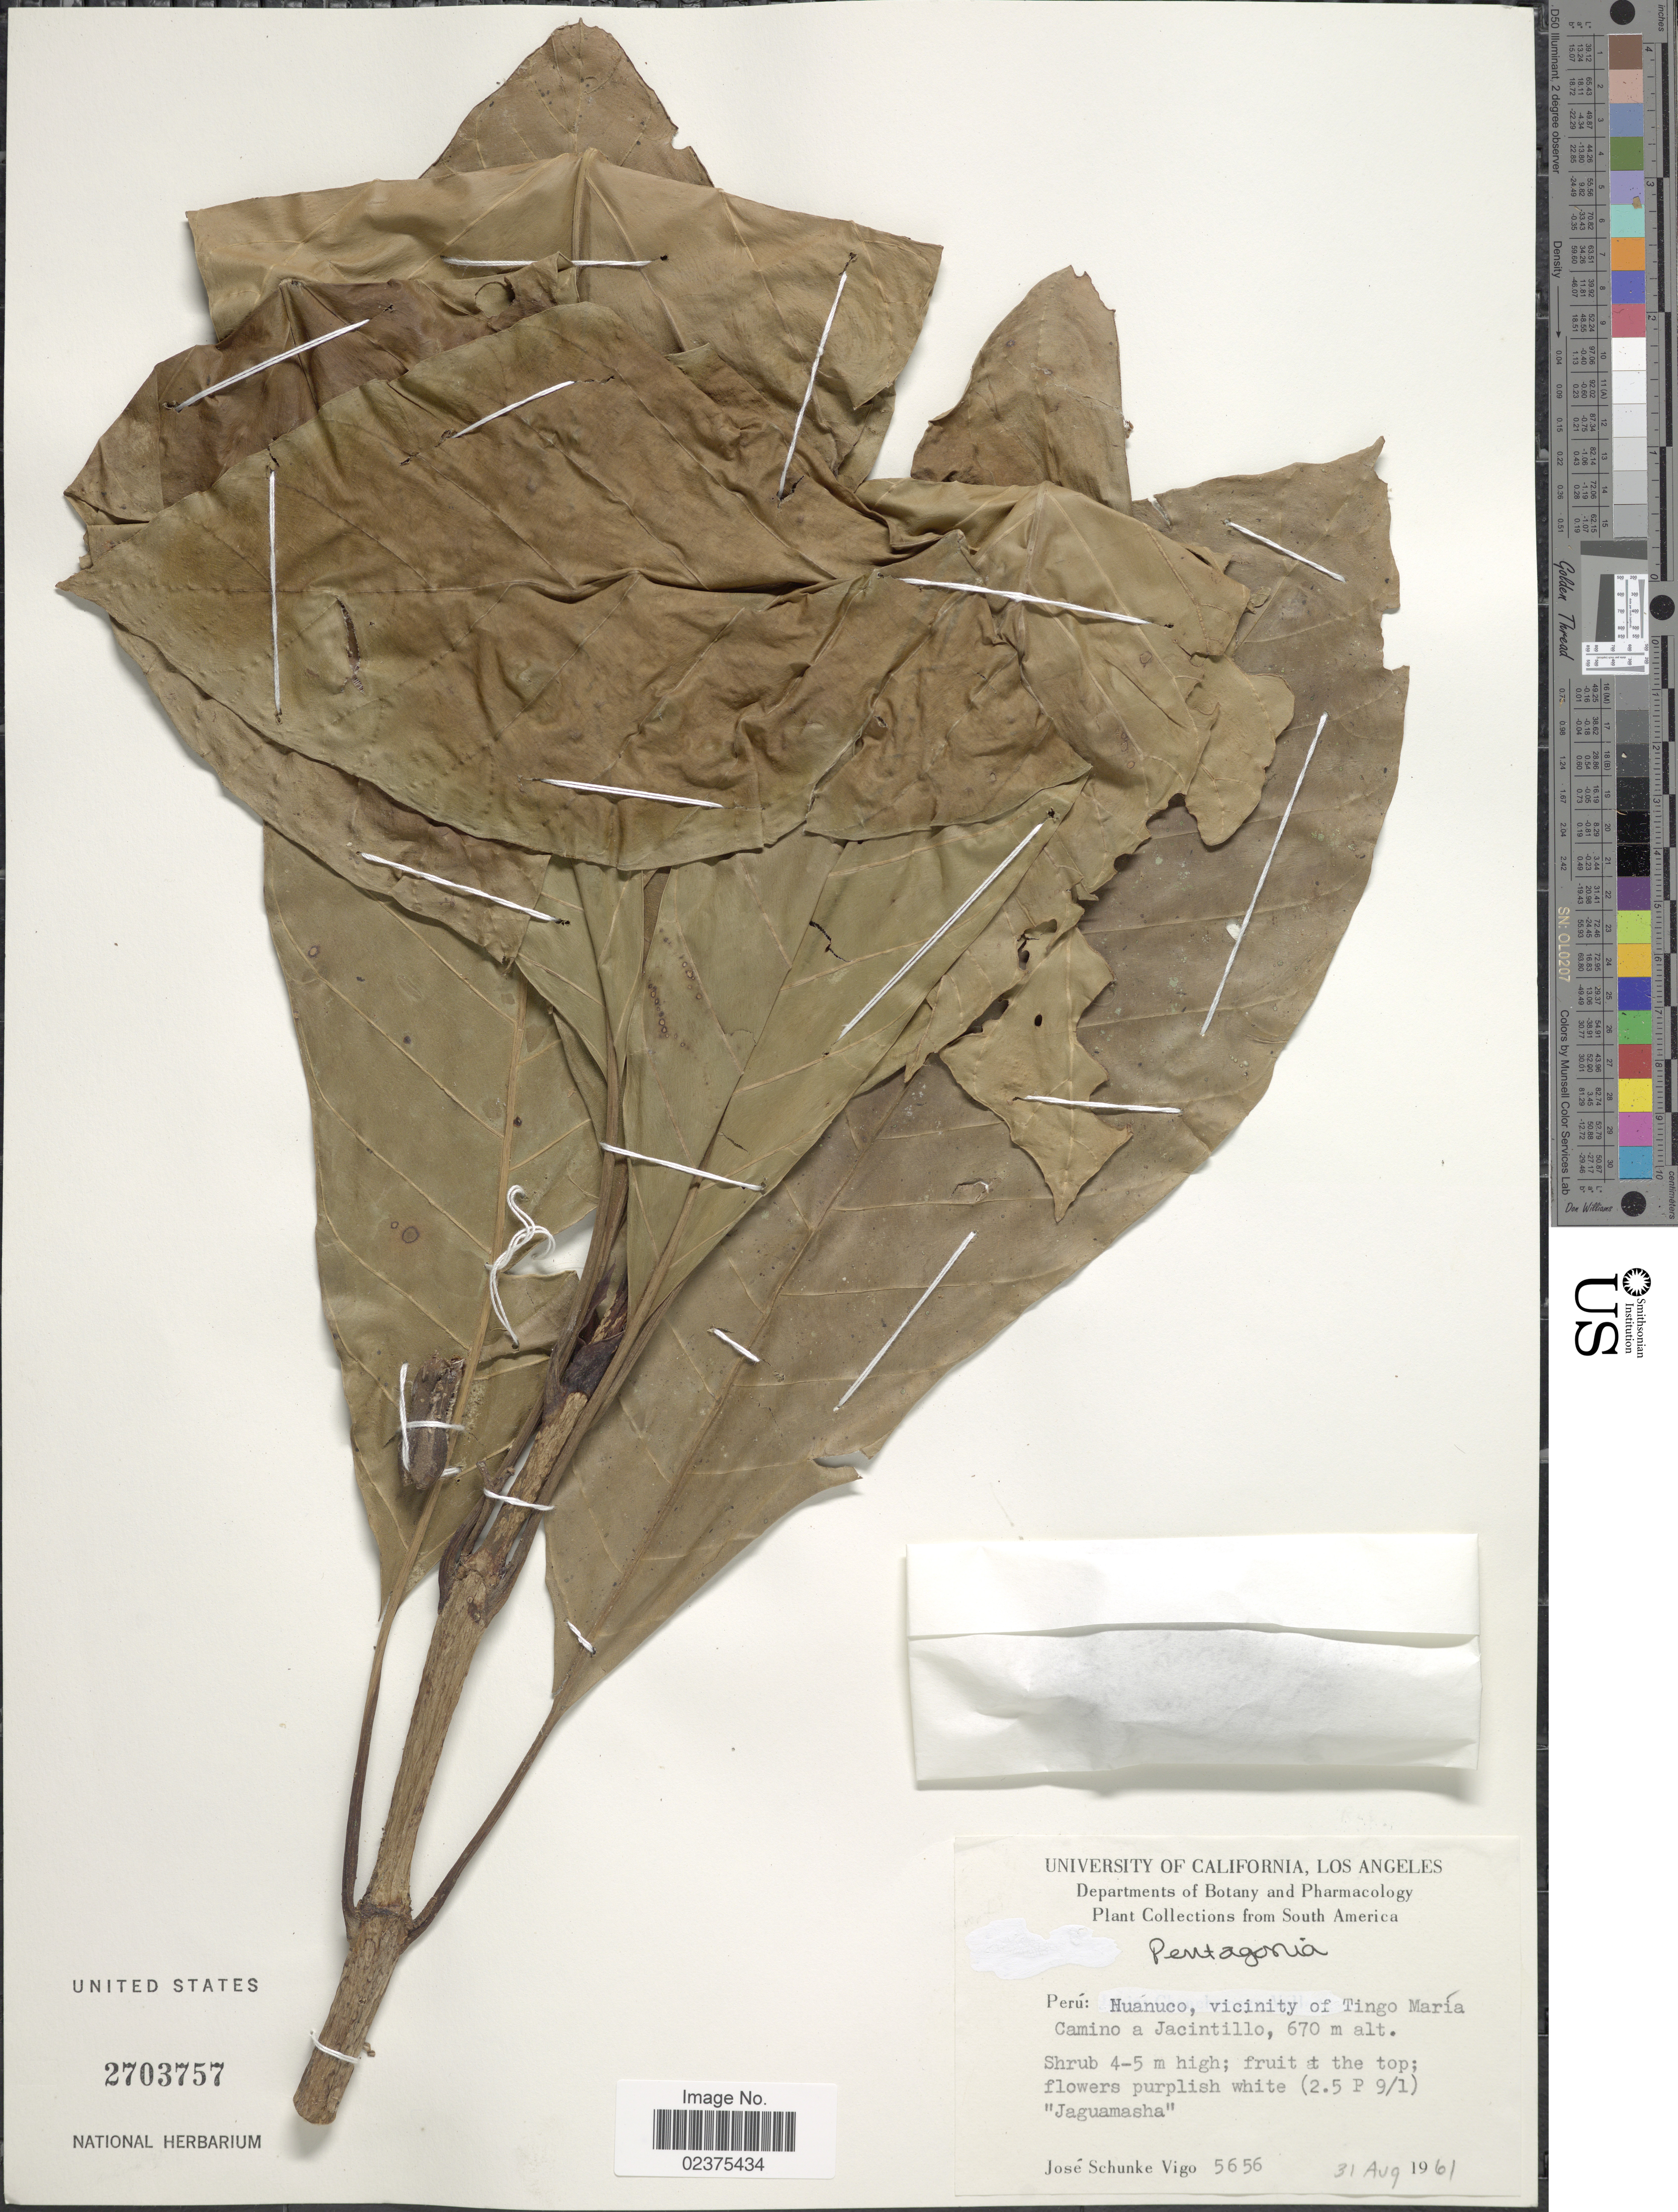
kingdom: Plantae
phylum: Tracheophyta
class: Magnoliopsida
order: Gentianales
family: Rubiaceae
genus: Pentagonia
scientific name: Pentagonia sp.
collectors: J. Schunke Vigo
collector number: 5656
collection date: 1961-08-31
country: Peru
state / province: Huánuco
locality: Peru: Huanuco, vicinity of Tingo Maria, Camino a Jacintillo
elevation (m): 670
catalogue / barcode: US 2703757